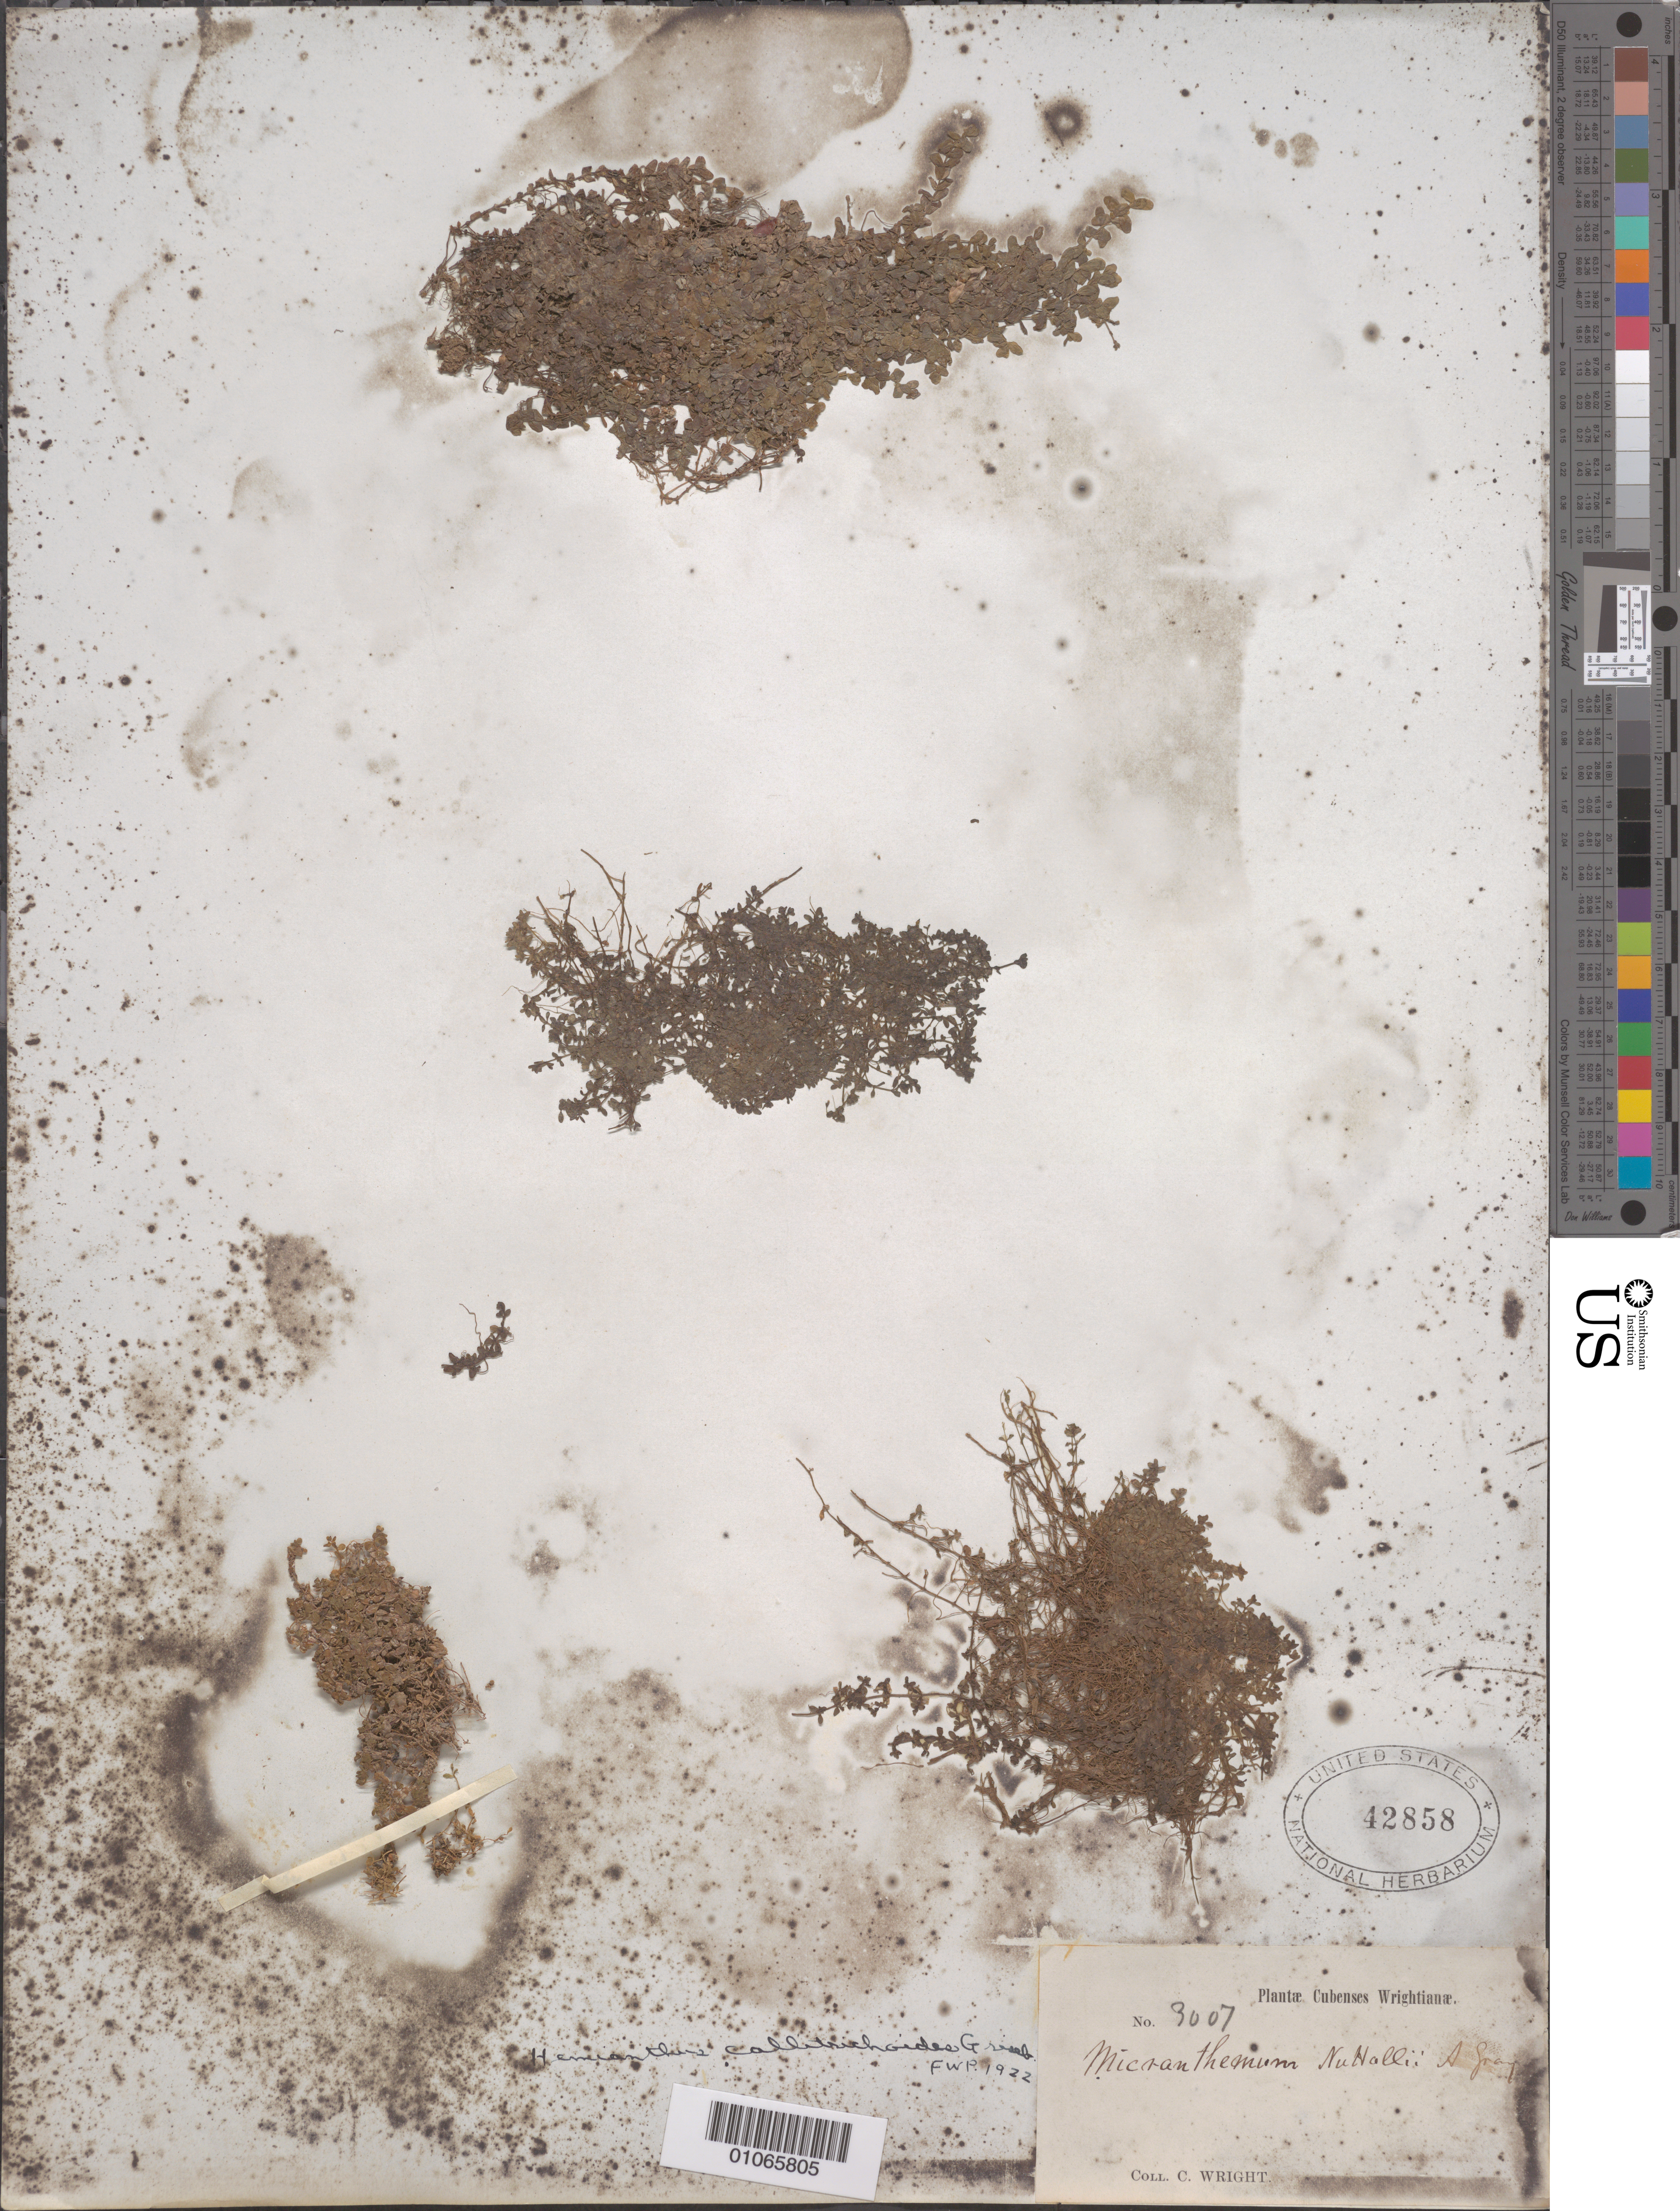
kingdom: Plantae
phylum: Tracheophyta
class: Magnoliopsida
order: Lamiales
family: Linderniaceae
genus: Hemianthus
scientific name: Hemianthus callitrichoides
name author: Griseb.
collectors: C. Wright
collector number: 3007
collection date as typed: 1800 to 1899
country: Cuba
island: Cuba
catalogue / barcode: US 42858